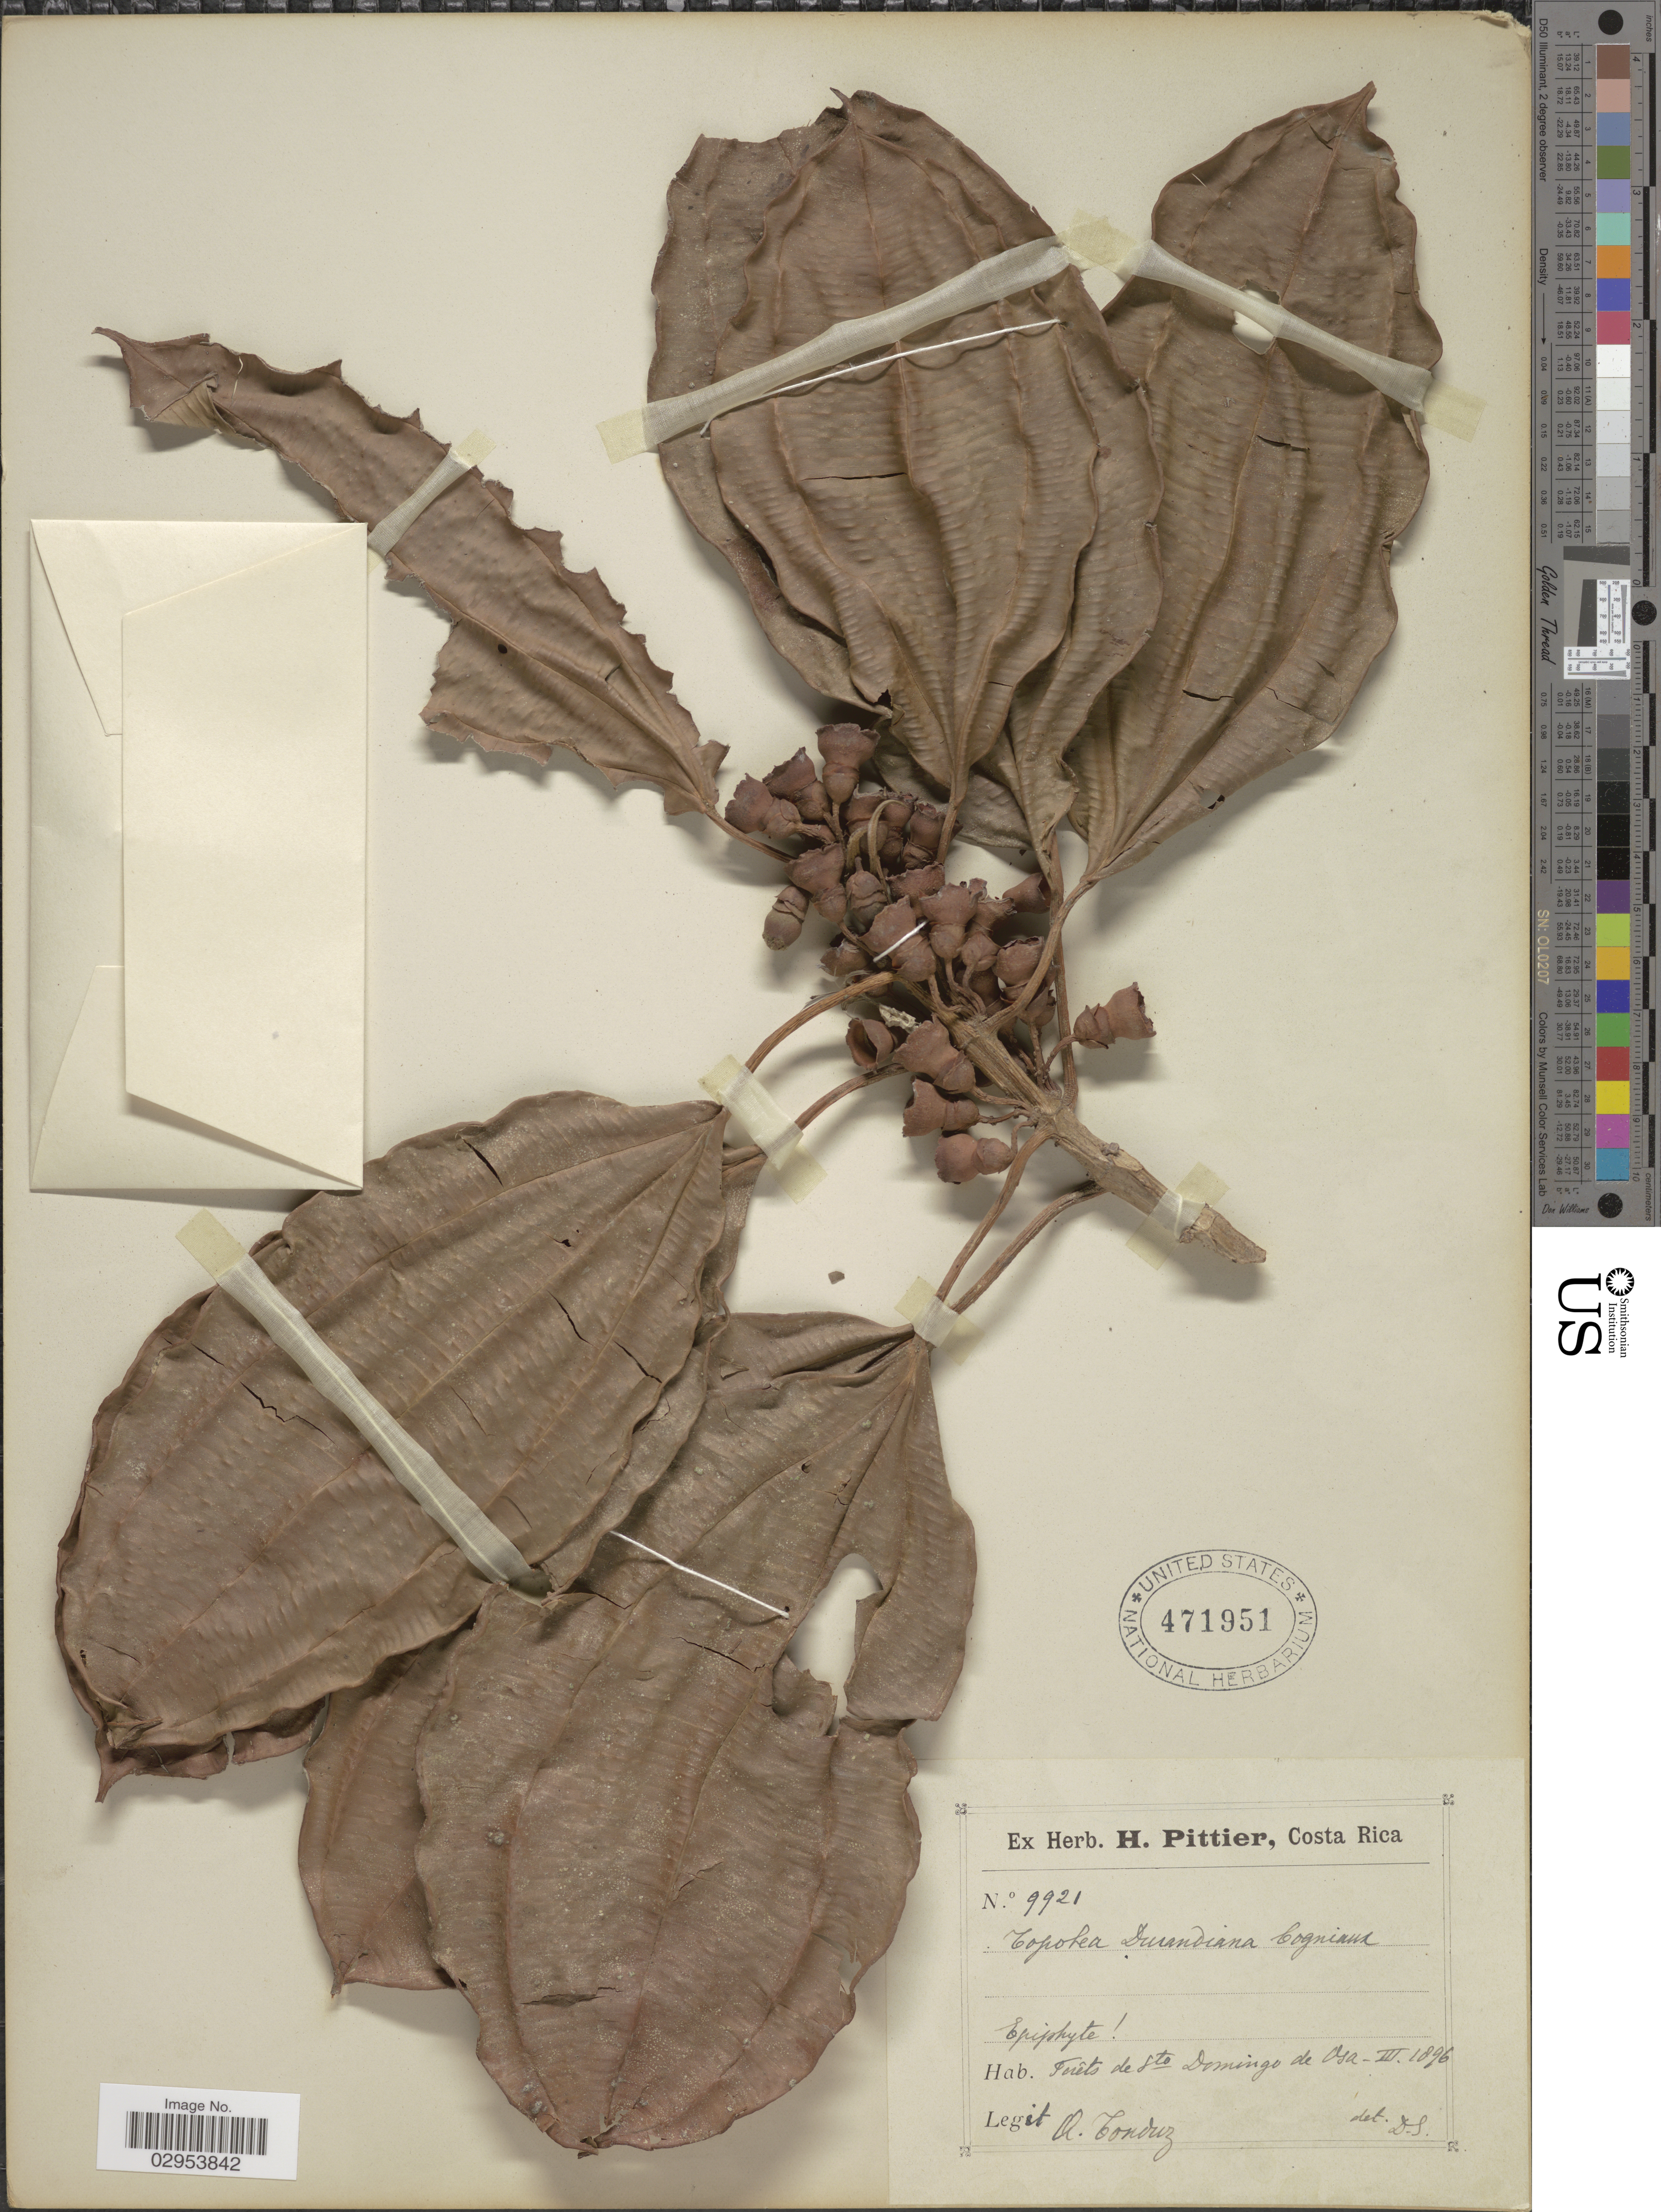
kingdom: Plantae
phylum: Tracheophyta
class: Magnoliopsida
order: Myrtales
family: Melastomataceae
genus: Topobea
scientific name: Topobea maurofernandeziana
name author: Cogn.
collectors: A. Tonduz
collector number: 9921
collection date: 1896-03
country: Costa Rica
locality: Forêts de Sto Domingo de Osa.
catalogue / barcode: US 471951